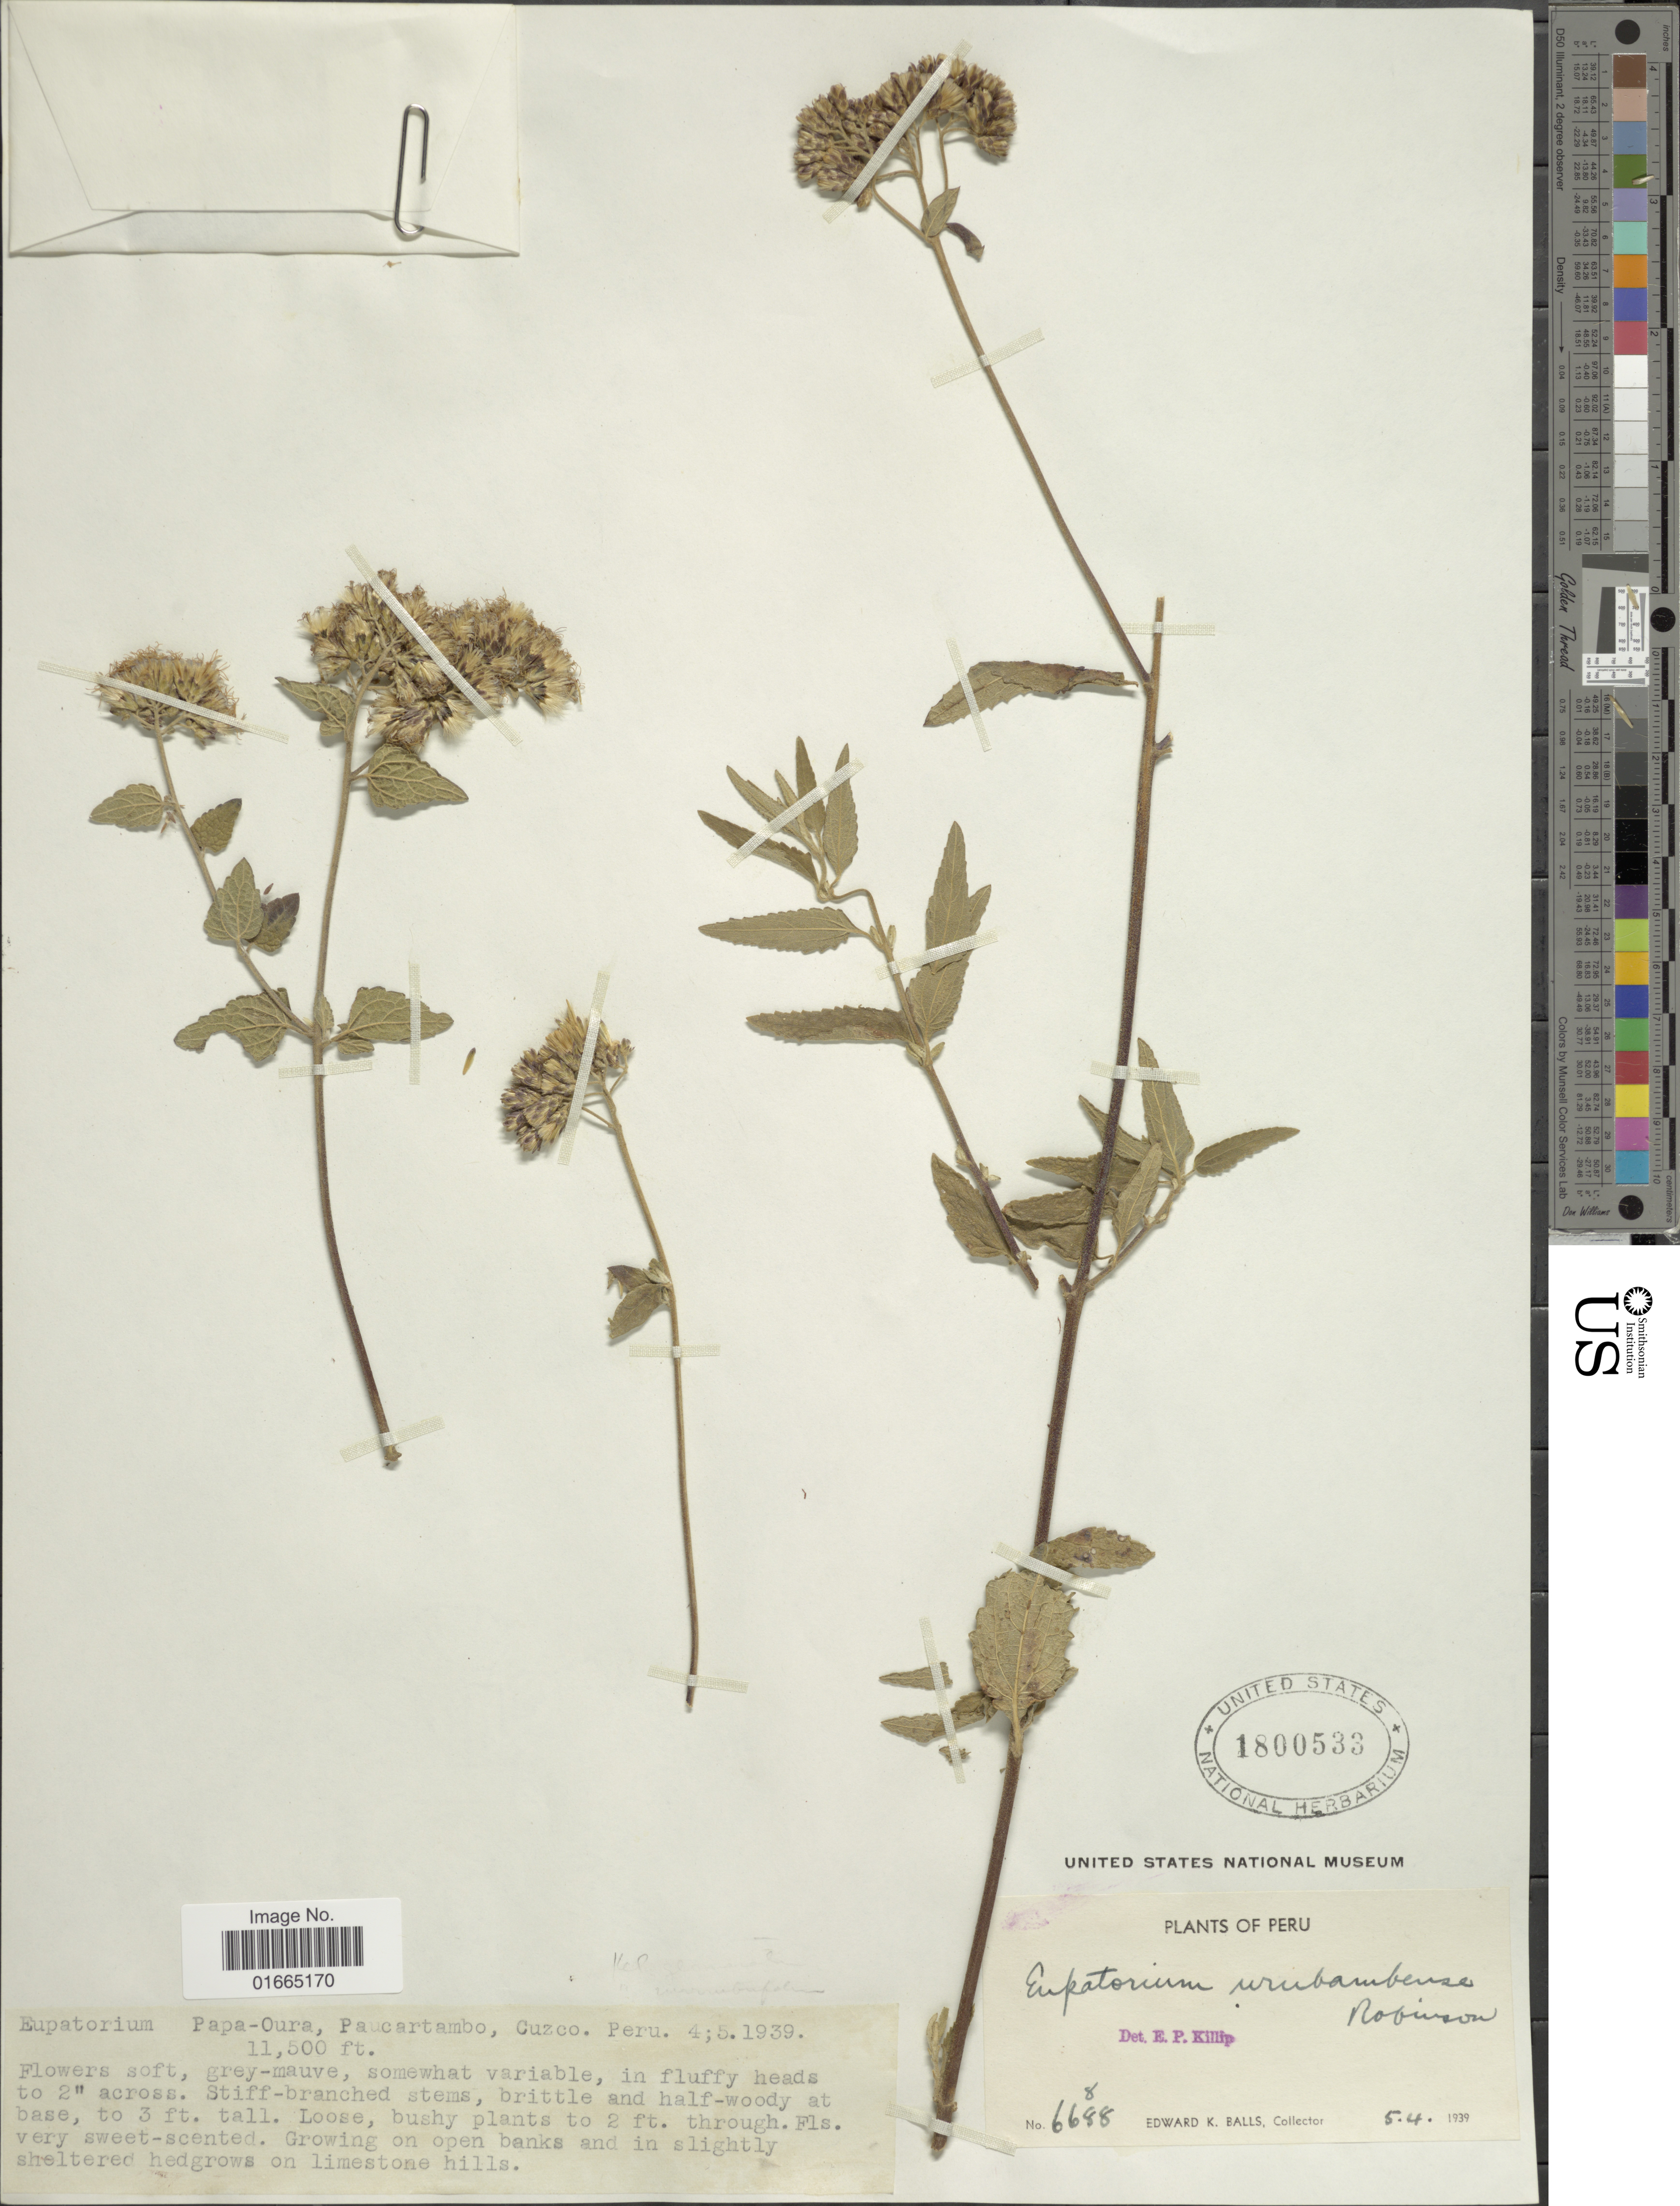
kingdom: Plantae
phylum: Tracheophyta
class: Magnoliopsida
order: Asterales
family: Asteraceae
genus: Cronquistianthus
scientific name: Cronquistianthus urubambensis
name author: (B.L. Rob.) R.M. King & H. Rob.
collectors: E. K. Balls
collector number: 6688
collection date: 1939-04-05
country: Peru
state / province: Cusco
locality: Papa-Oura, Paucartambo, Cuzco.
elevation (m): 3505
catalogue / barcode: US 1800533